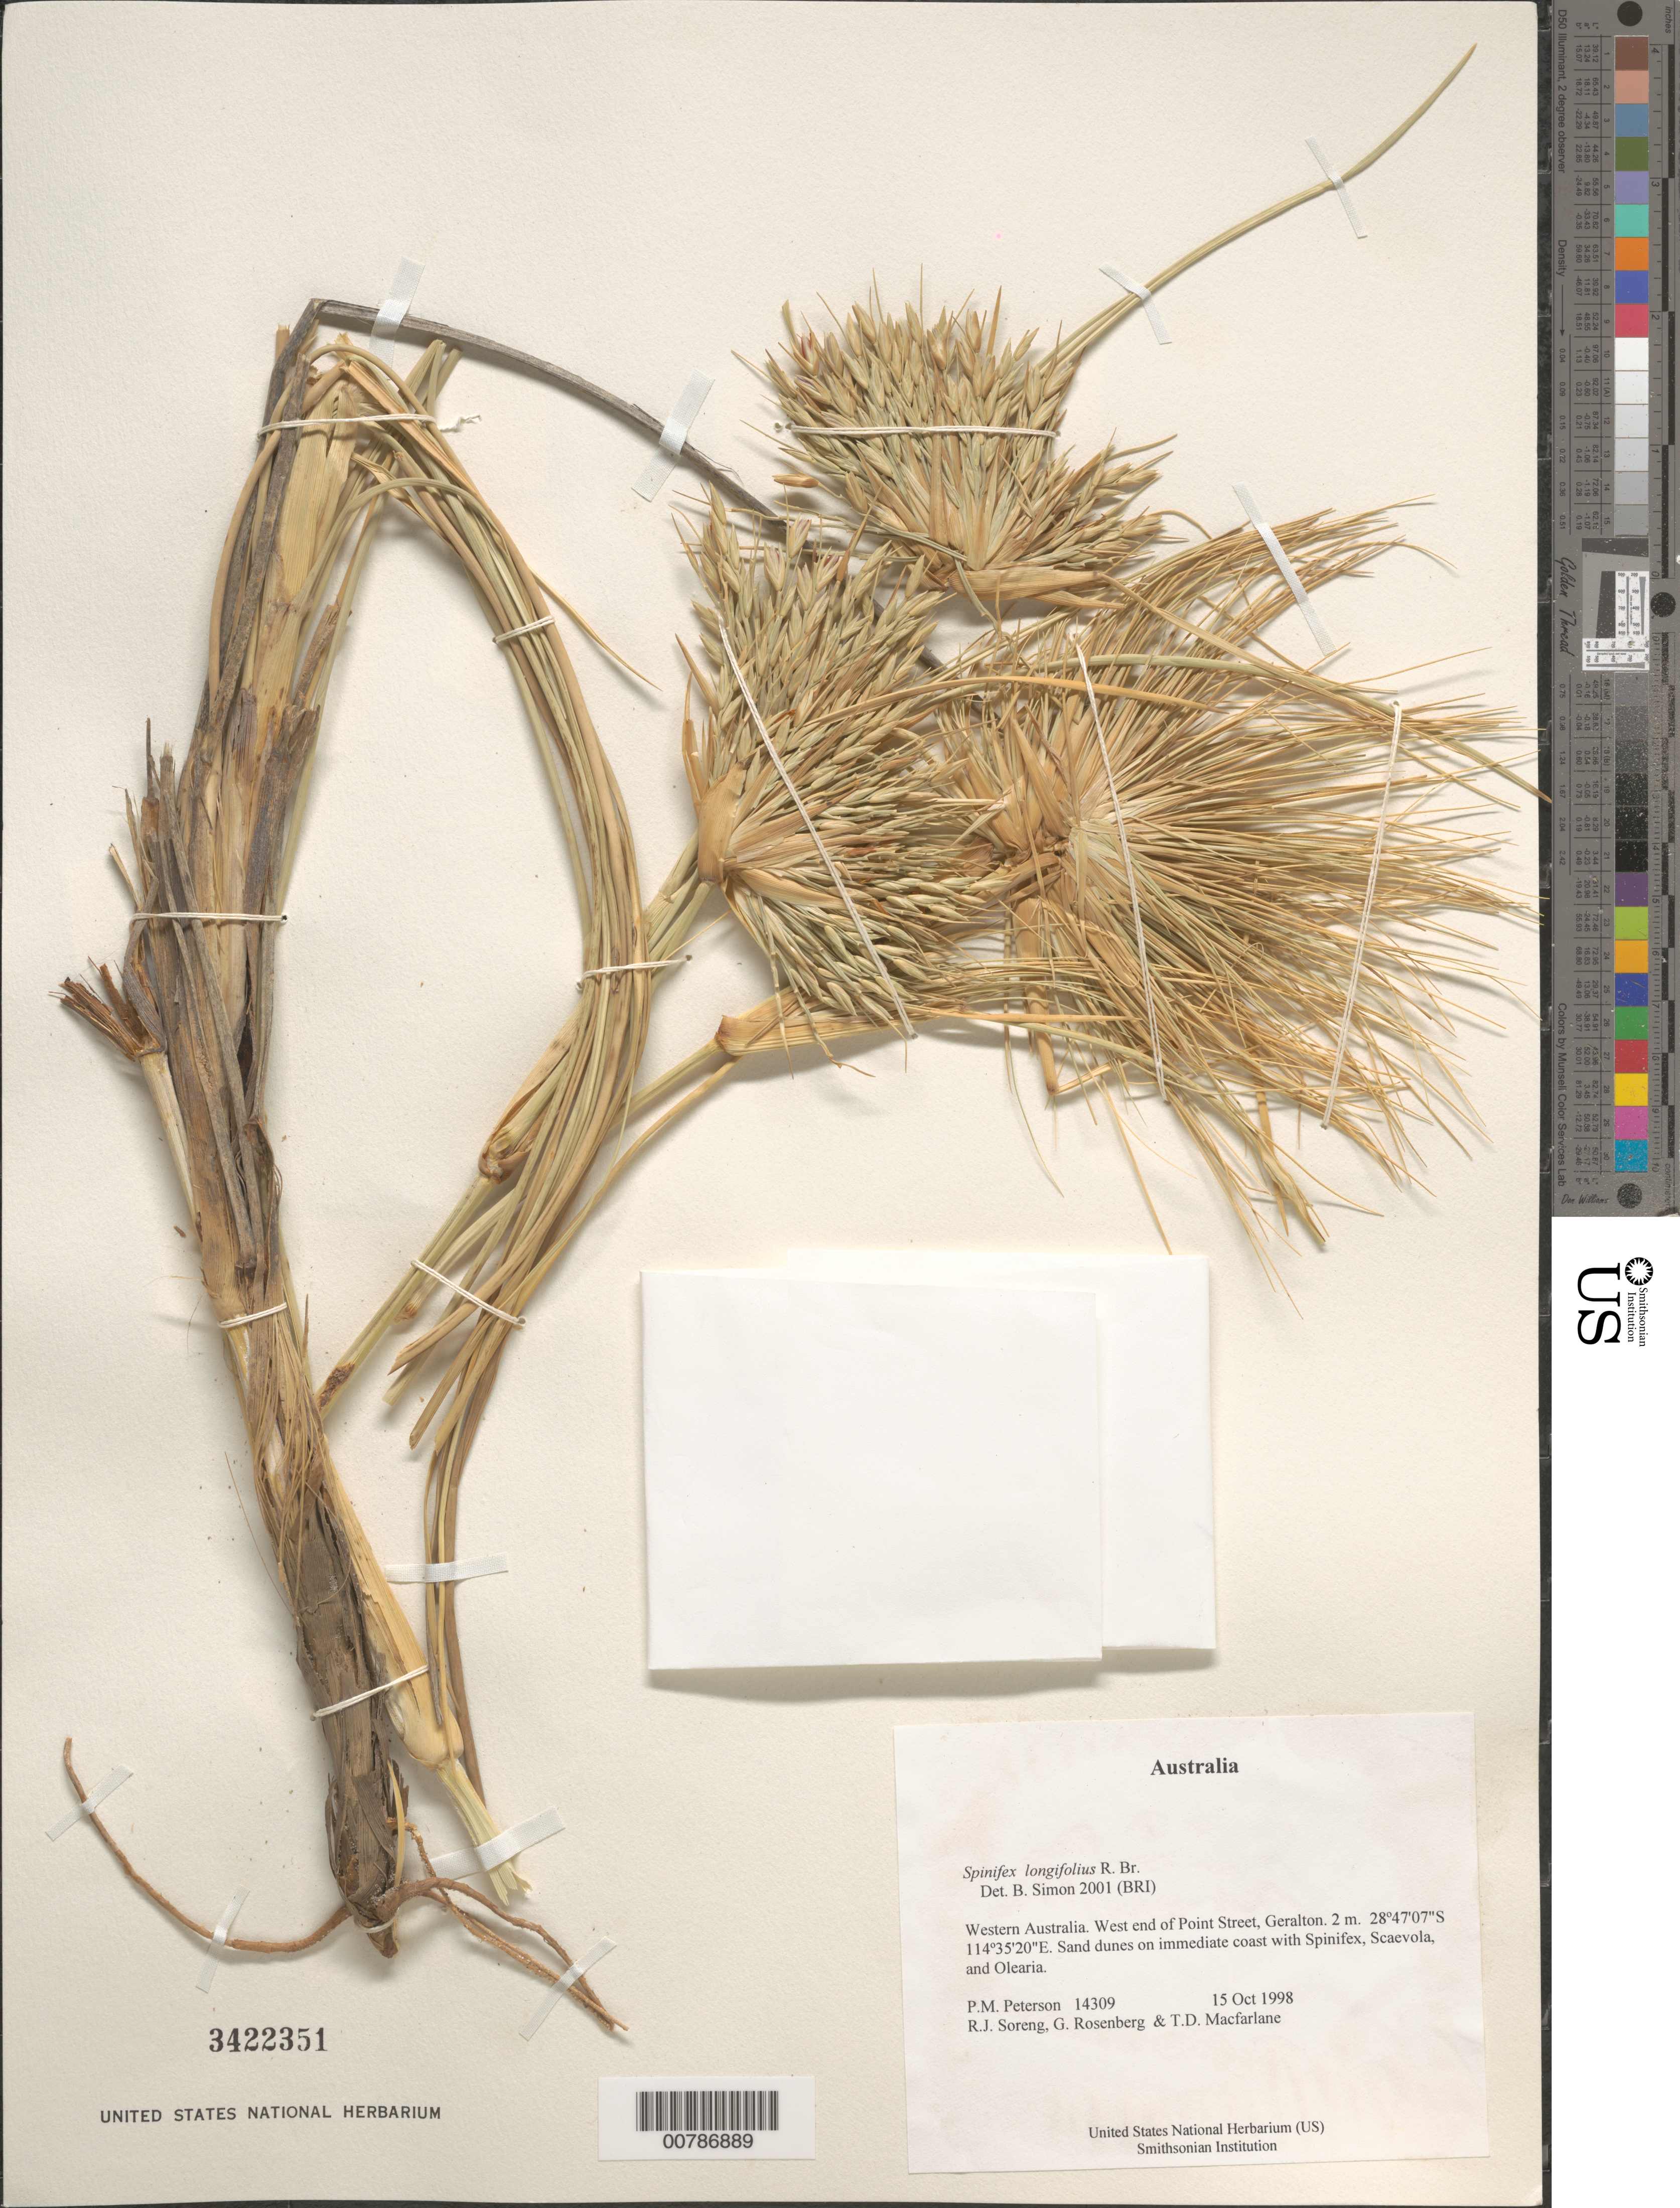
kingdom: Plantae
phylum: Tracheophyta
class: Liliopsida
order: Poales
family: Poaceae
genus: Spinifex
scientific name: Spinifex longifolius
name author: R. Br.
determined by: Simon, B.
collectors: P. M. Peterson, R. J. Soreng, G. Rosenberg & T. Macfarlane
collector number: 14309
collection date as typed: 15 Oct 1998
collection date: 1998-10-15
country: Australia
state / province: Western Australia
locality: West end of Point Street, Geralton.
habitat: Sand dunes on immediate coast with Spinifex, Scaevola, and Olearia.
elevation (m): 2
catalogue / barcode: US 3422351